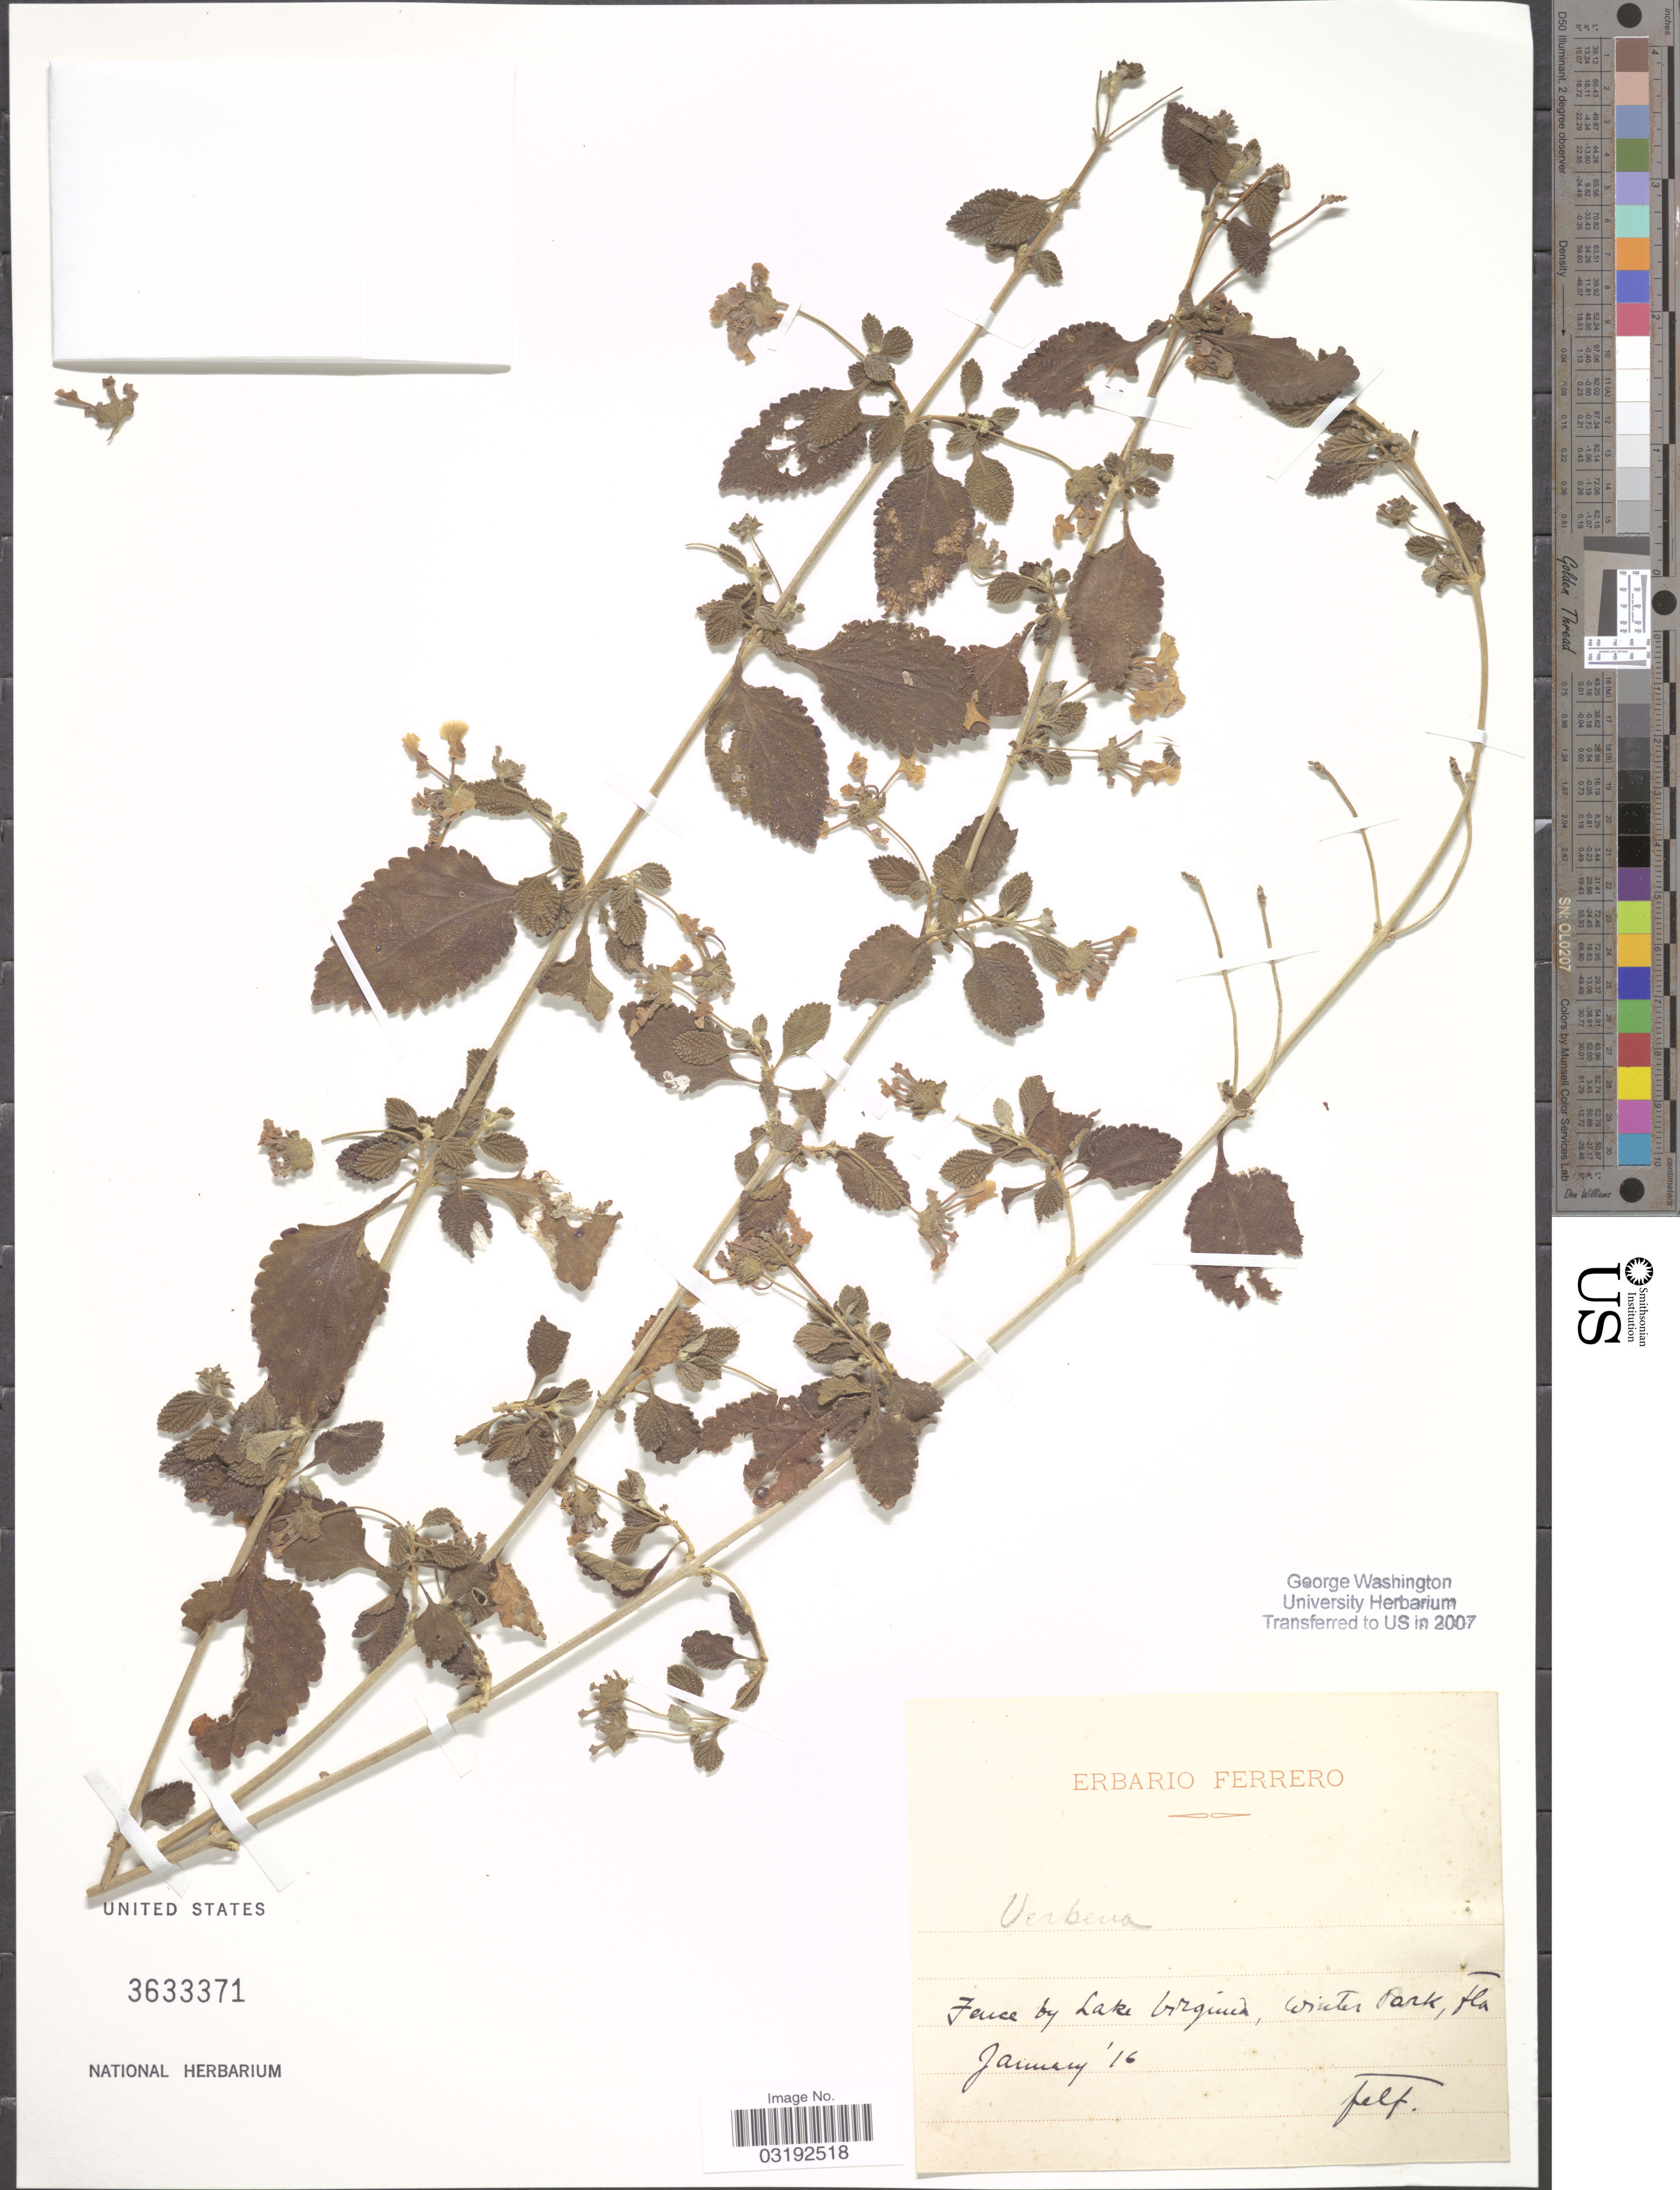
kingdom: Plantae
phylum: Tracheophyta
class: Magnoliopsida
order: Lamiales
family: Verbenaceae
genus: Lantana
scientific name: Lantana montevidensis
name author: (Spreng.) Briq.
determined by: Strong, Mark T., (BOT), Smithsonian Institution - National Museum of Natural History (UNITED STATES)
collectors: F. Ferrero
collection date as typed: Transcribed d/m/y: /1/16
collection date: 1916-01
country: United States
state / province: Florida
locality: Fence by Lake Virginia, Winter Park.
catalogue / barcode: US 3633371